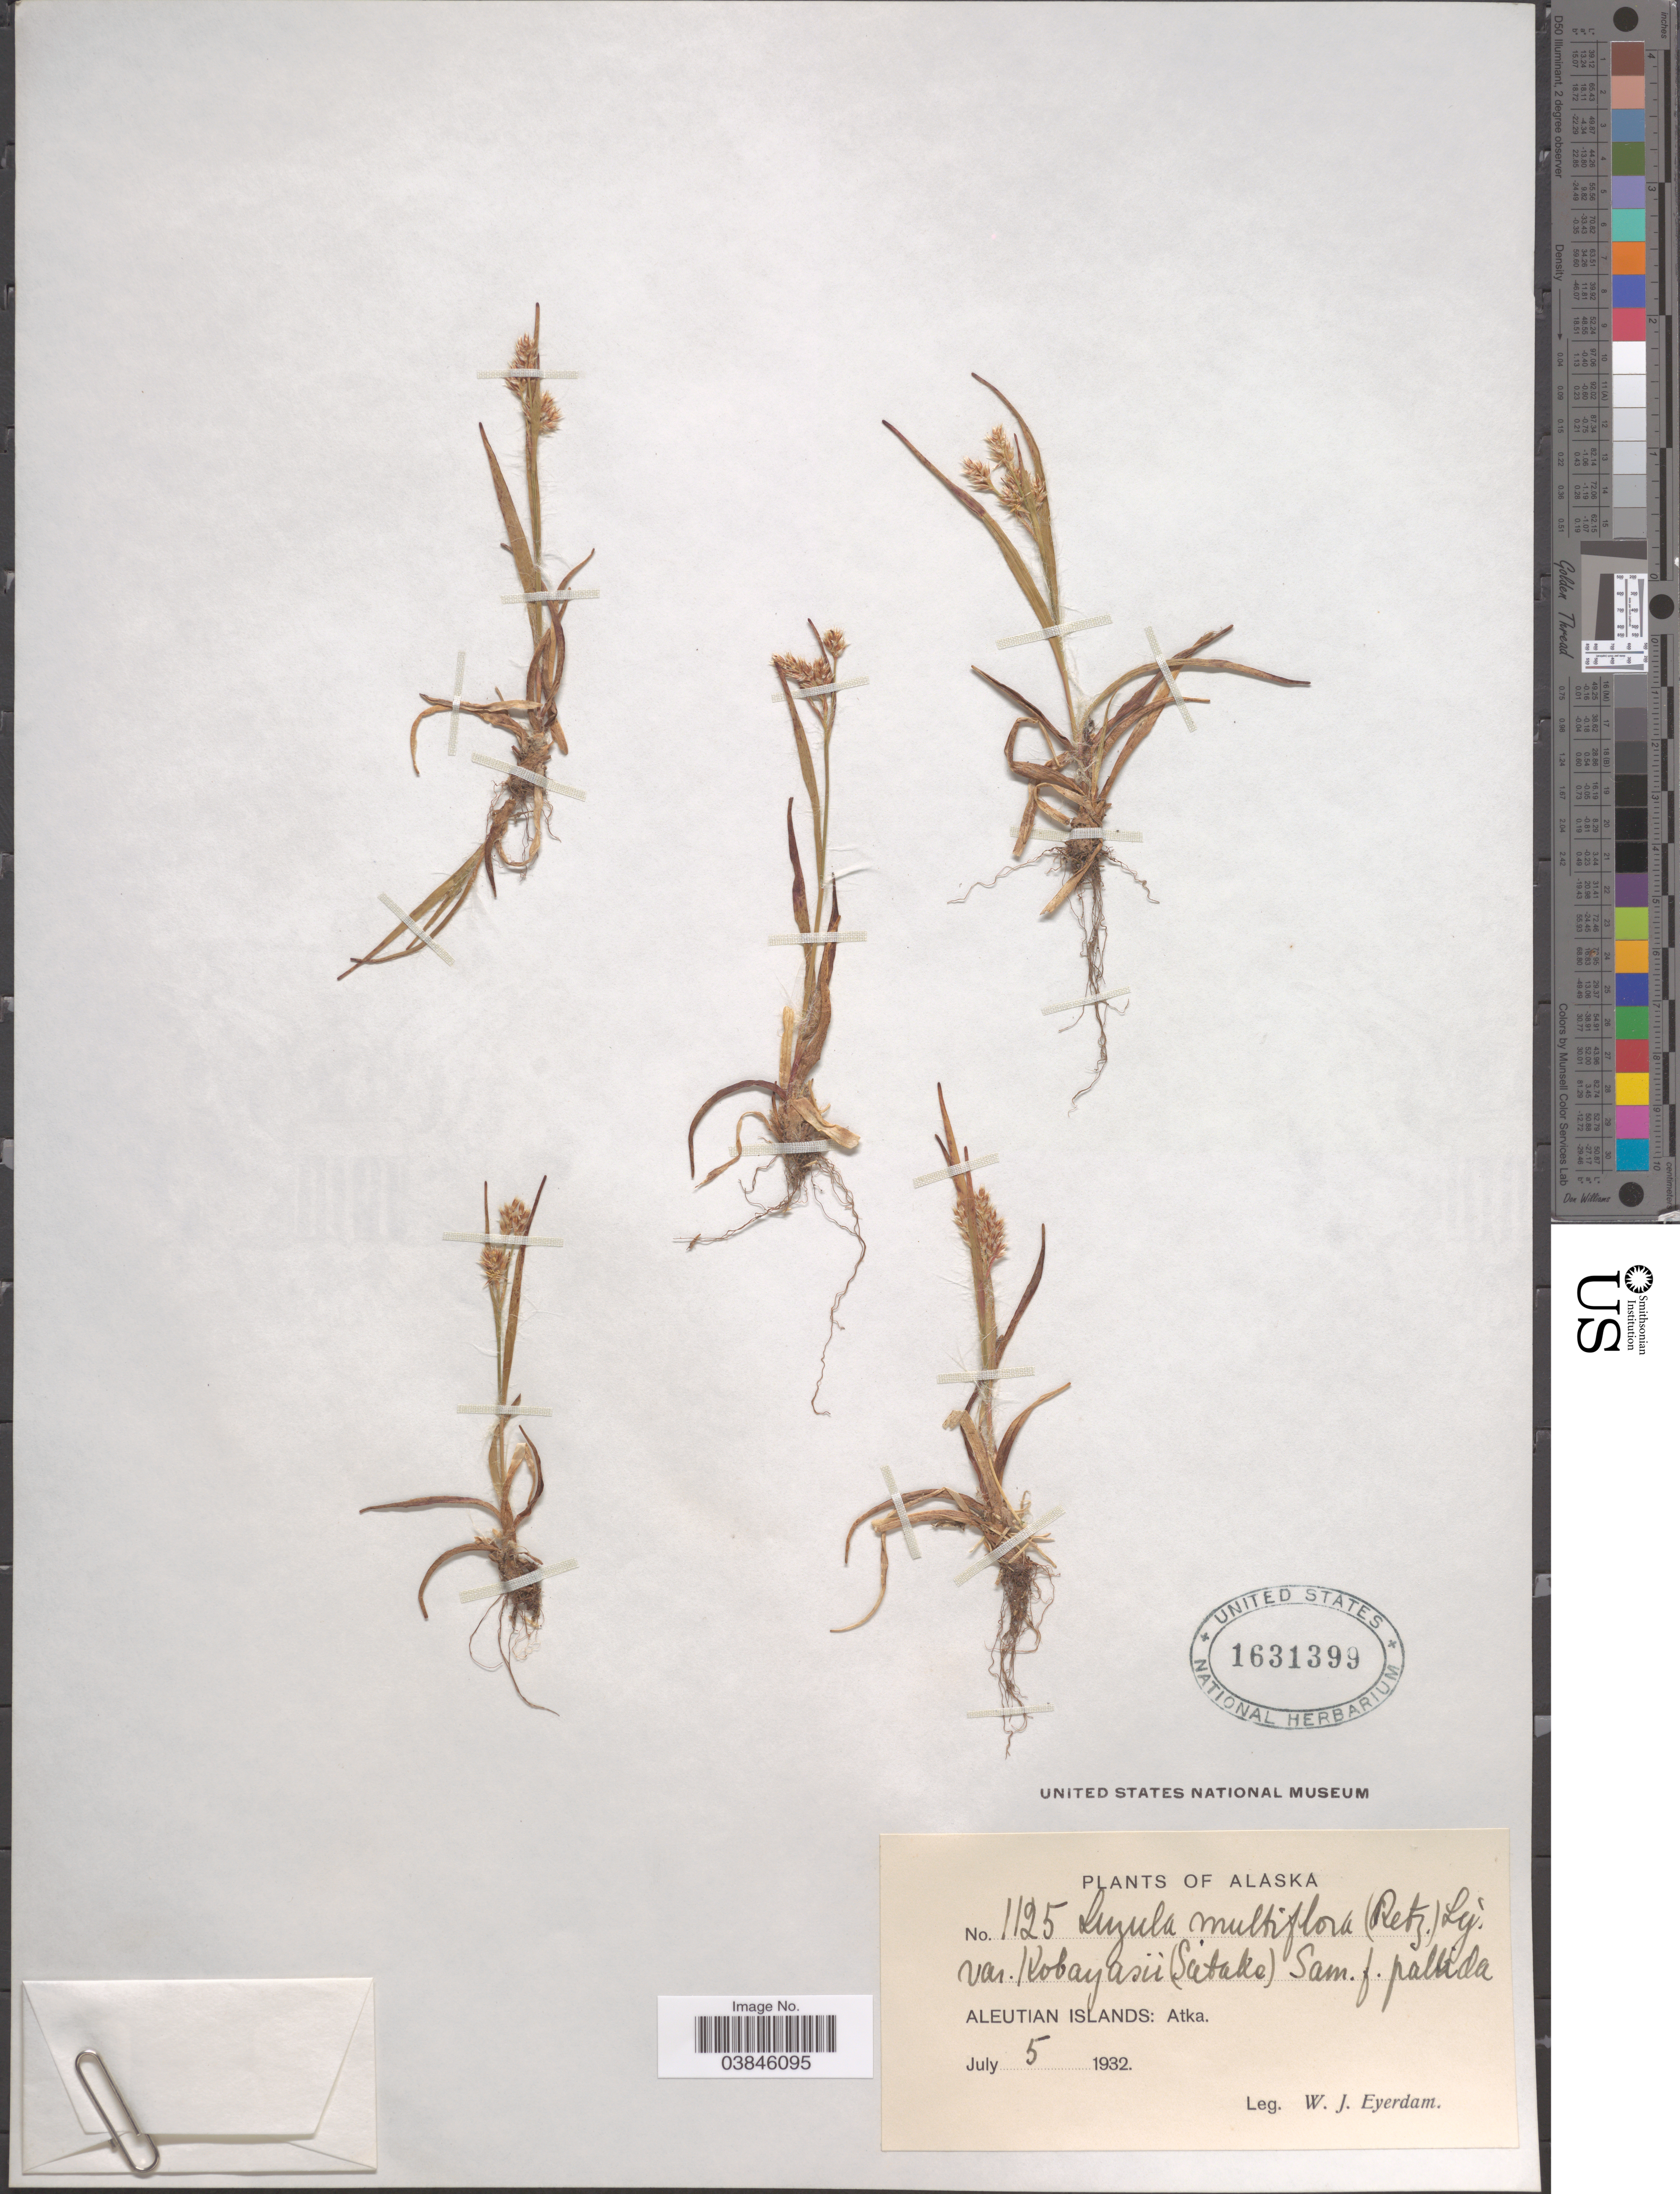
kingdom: Plantae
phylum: Tracheophyta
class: Liliopsida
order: Poales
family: Juncaceae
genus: Luzula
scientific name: Luzula multiflora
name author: (Ehrh.) Lej.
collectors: W. J. Eyerdam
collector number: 1125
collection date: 1932-07-05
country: United States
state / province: Alaska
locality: Aleutian Islands: Atka.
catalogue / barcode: US 1631399